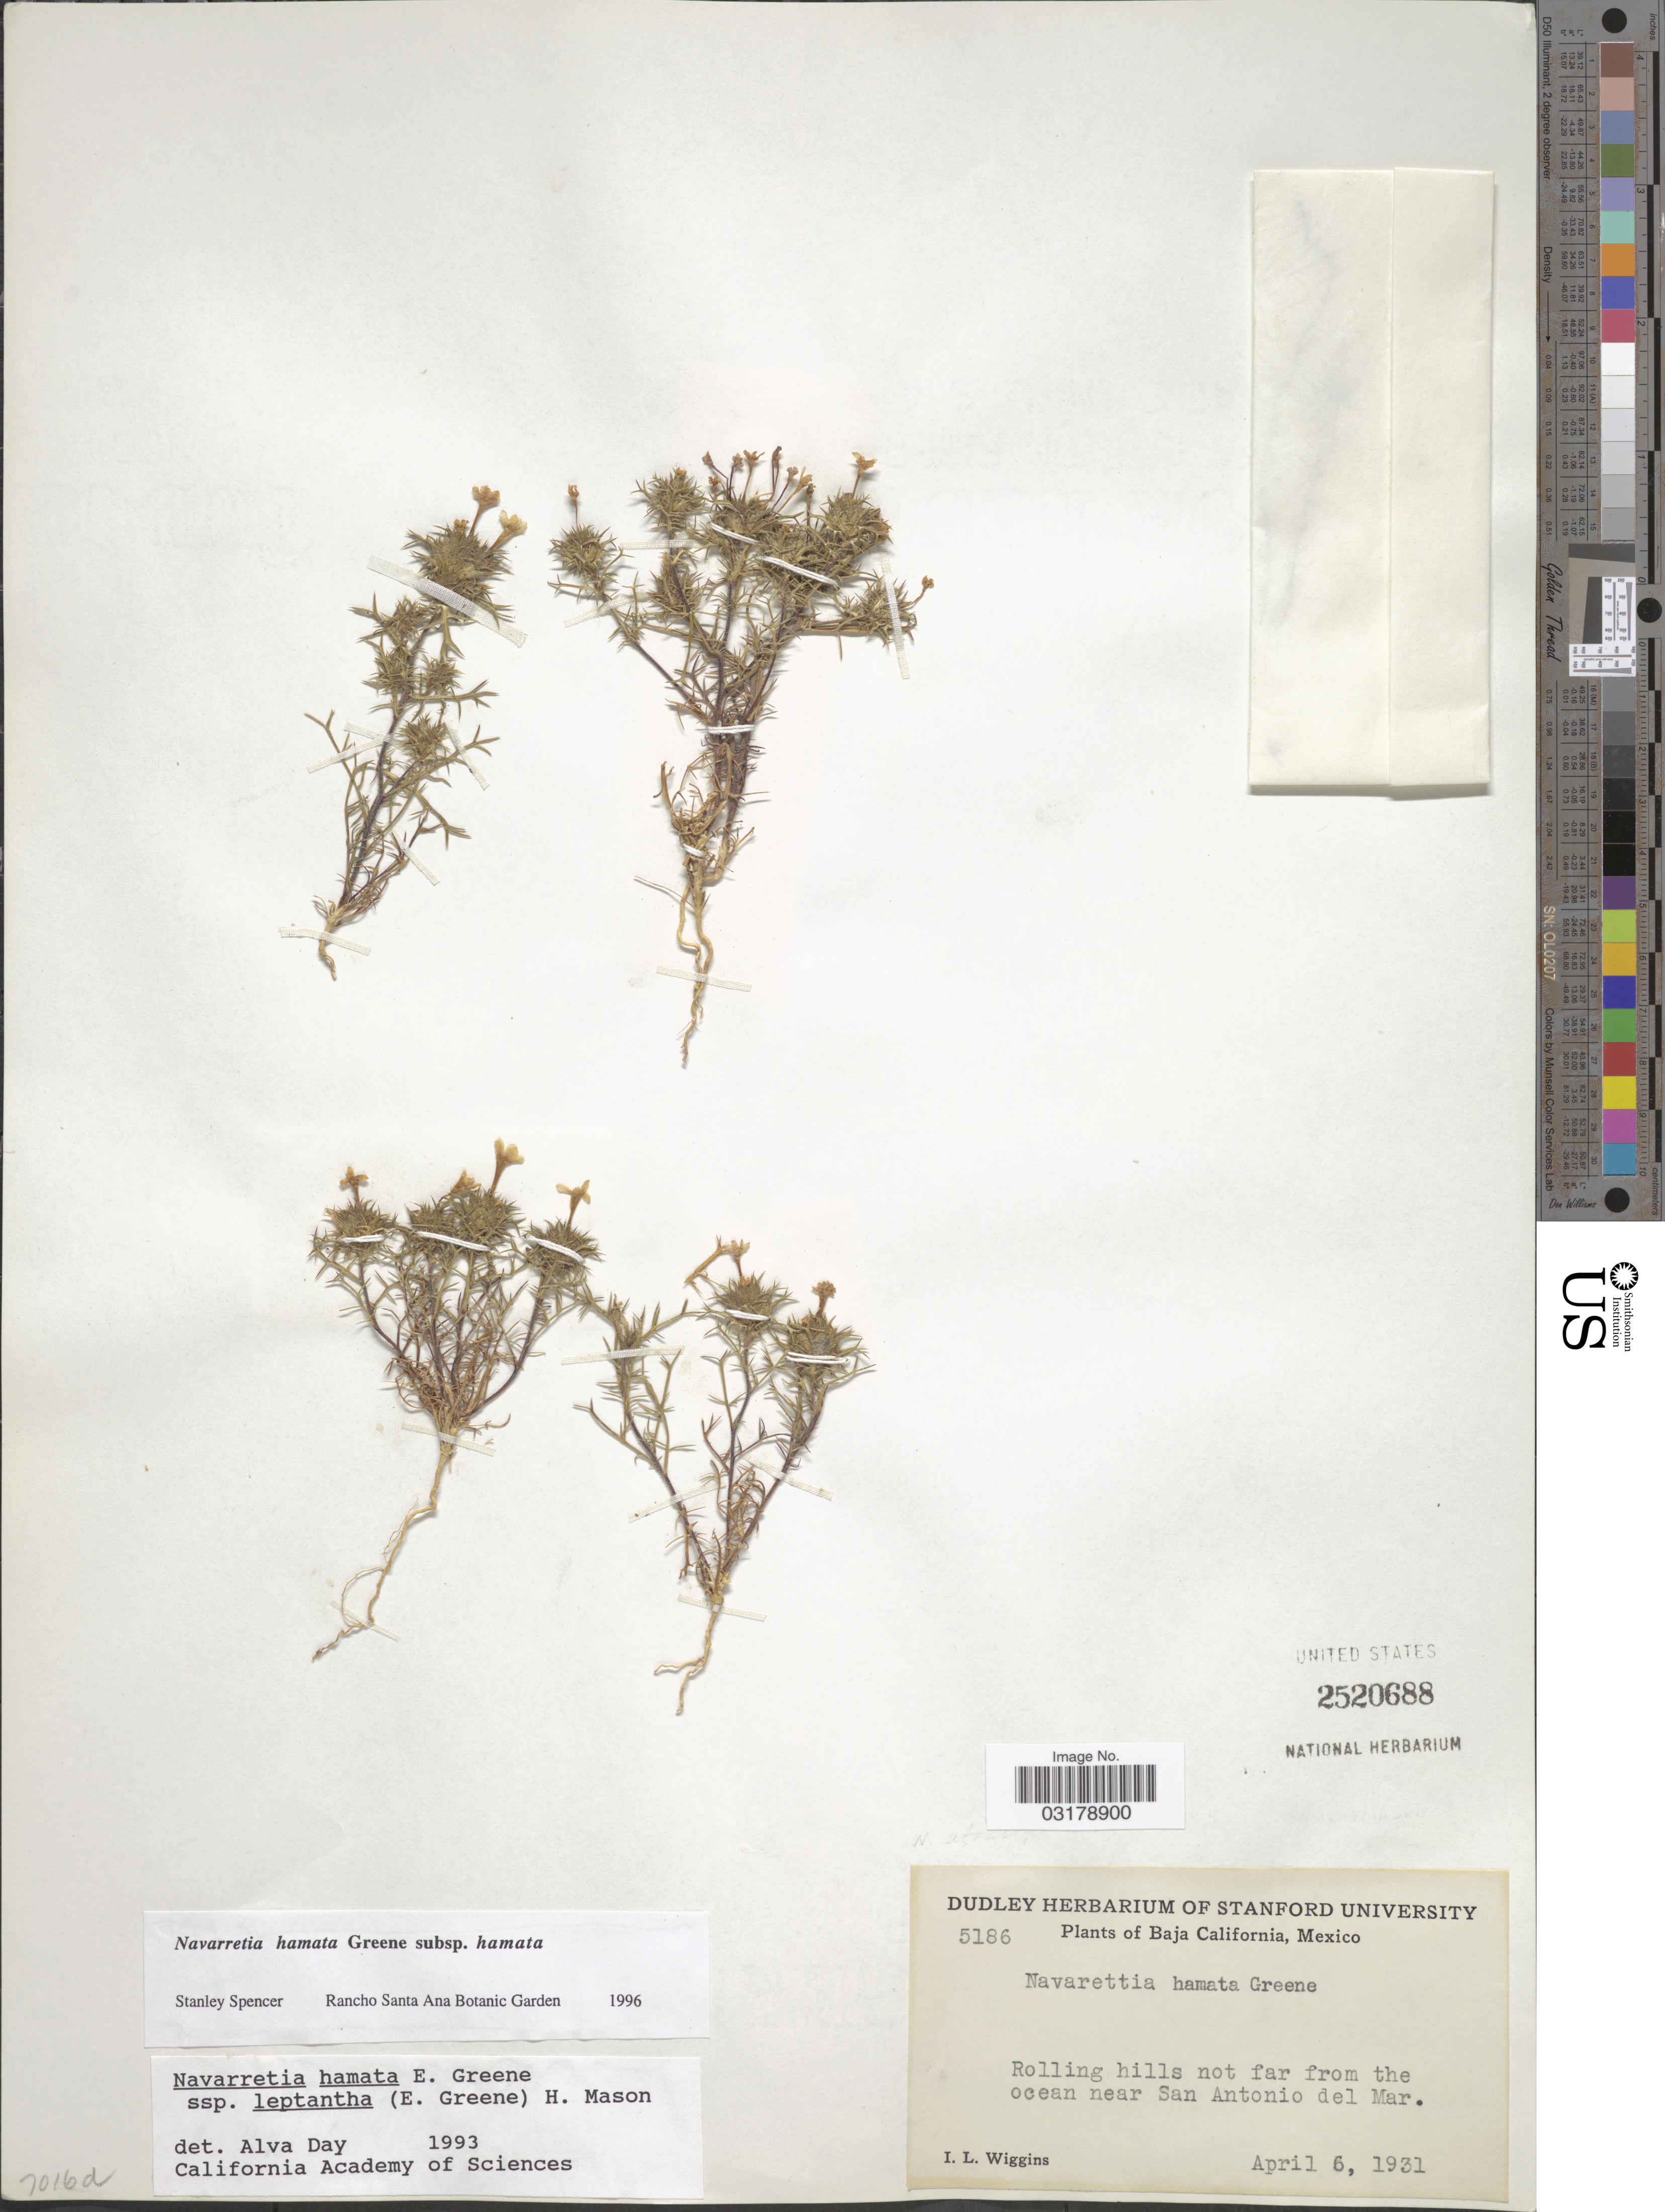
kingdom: Plantae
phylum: Tracheophyta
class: Magnoliopsida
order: Ericales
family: Polemoniaceae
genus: Navarretia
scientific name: Navarretia hamata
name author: Greene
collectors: I. L. Wiggins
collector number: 5186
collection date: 1931-04-06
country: Mexico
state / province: Baja California Norte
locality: Rolling hills not far from the ocean near San Antonio del Mar.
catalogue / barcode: US 2520688